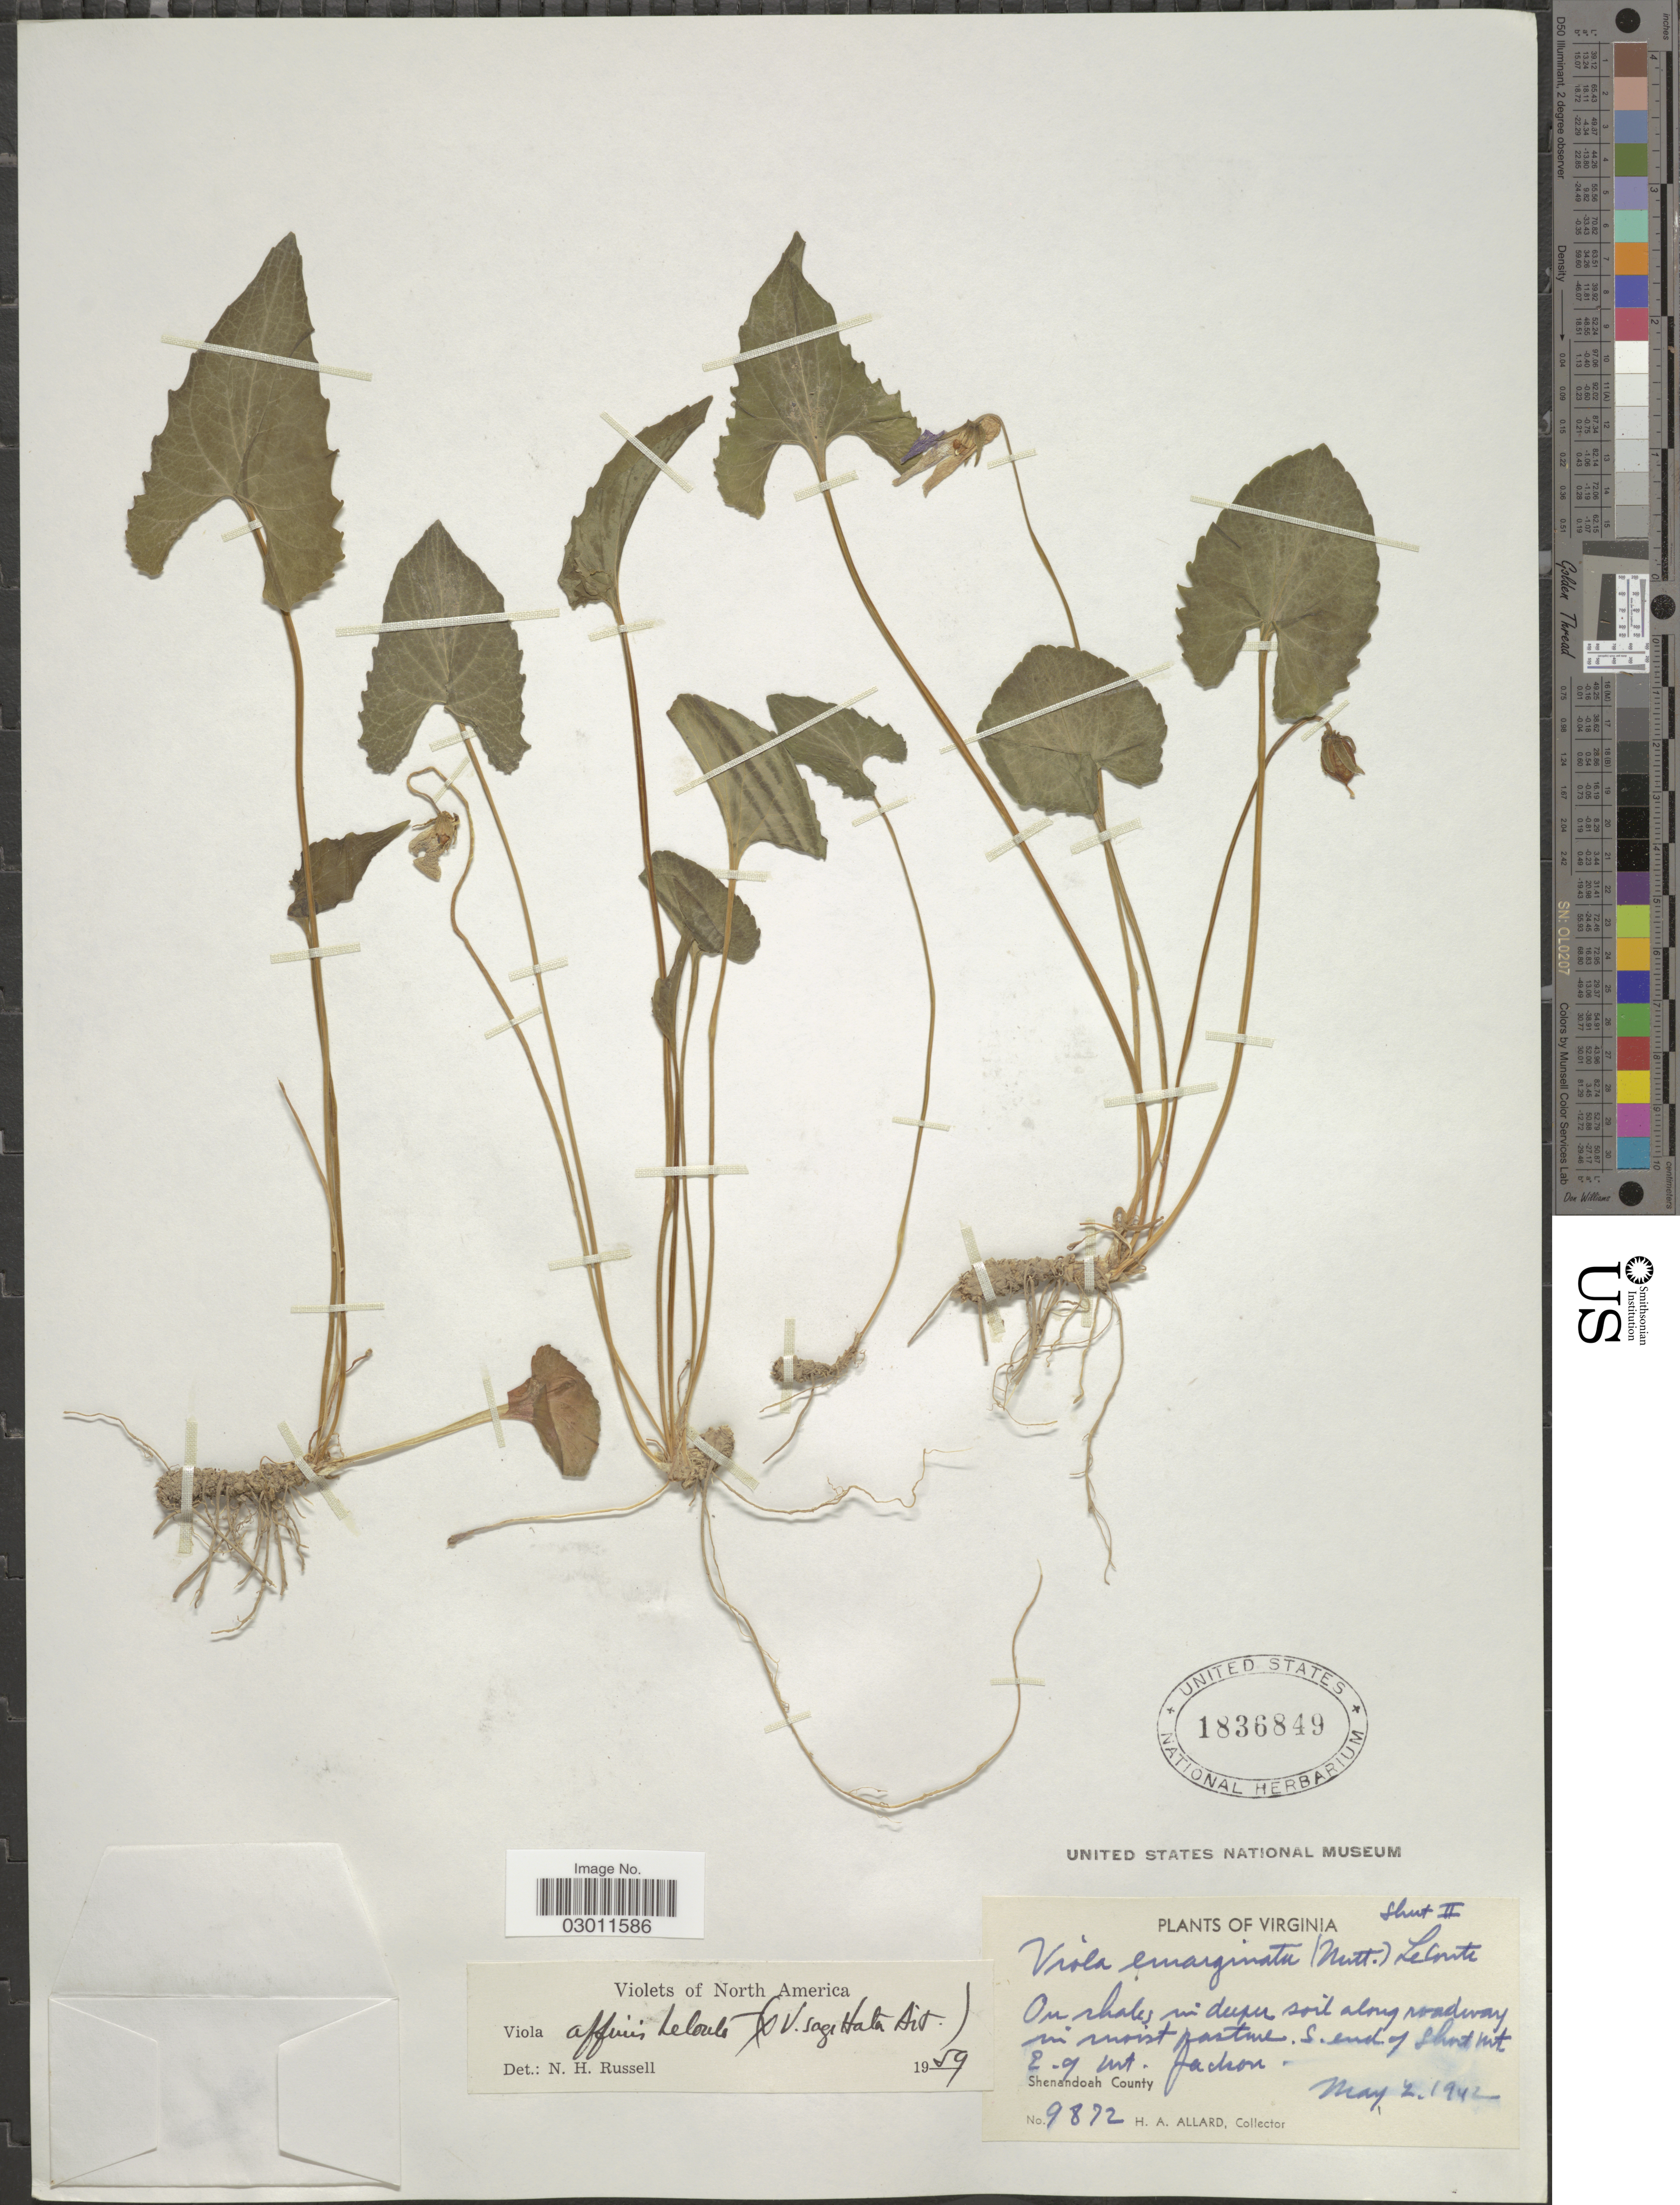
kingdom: Plantae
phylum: Tracheophyta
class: Magnoliopsida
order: Malpighiales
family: Violaceae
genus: Viola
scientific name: Viola affinis x V. sagittata Aiton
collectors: H. A. Allard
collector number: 9872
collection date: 1942-05-02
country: United States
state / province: Virginia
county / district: Shenandoah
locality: S. end of Short mt. E. of Mt. Jackson, Shenandoah County.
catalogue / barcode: US 1836849